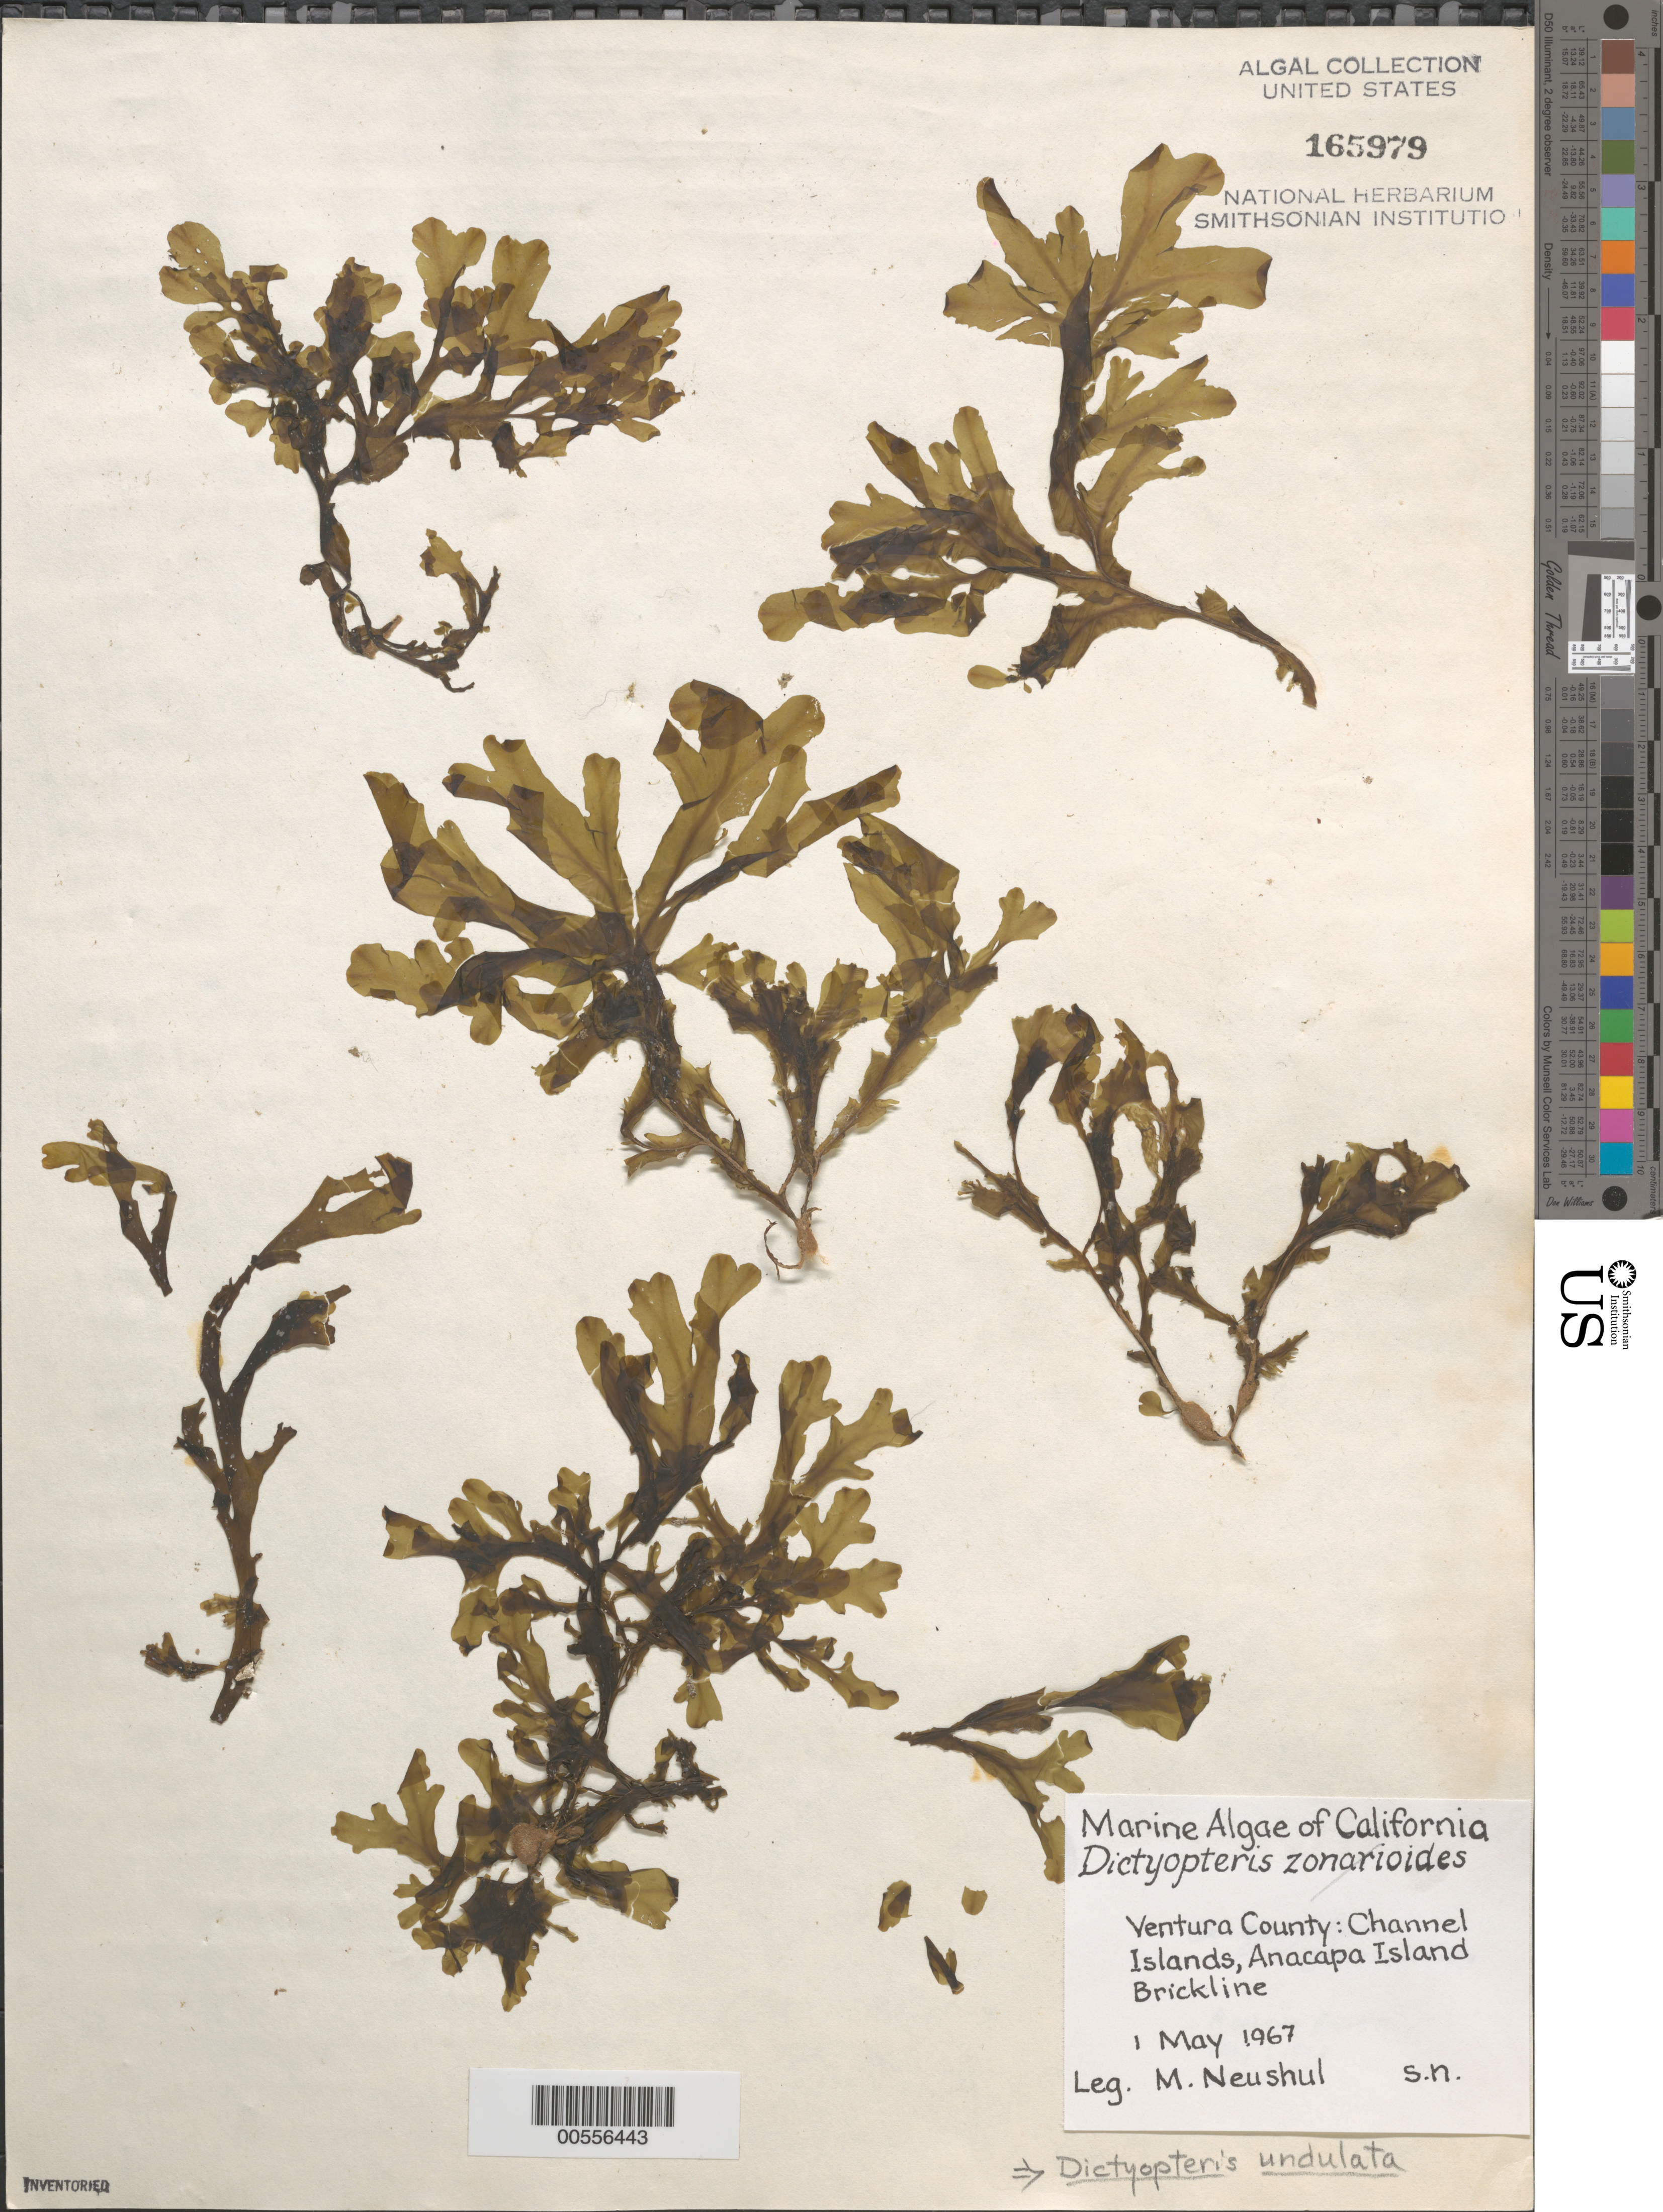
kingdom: Chromista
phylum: Ochrophyta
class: Phaeophyceae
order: Dictyotales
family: Dictyotaceae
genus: Dictyopteris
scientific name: Dictyopteris undulata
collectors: M. Neushul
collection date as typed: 01 May 1967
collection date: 1967-05-01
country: United States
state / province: California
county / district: Ventura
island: Anacapa Island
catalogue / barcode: US 165979